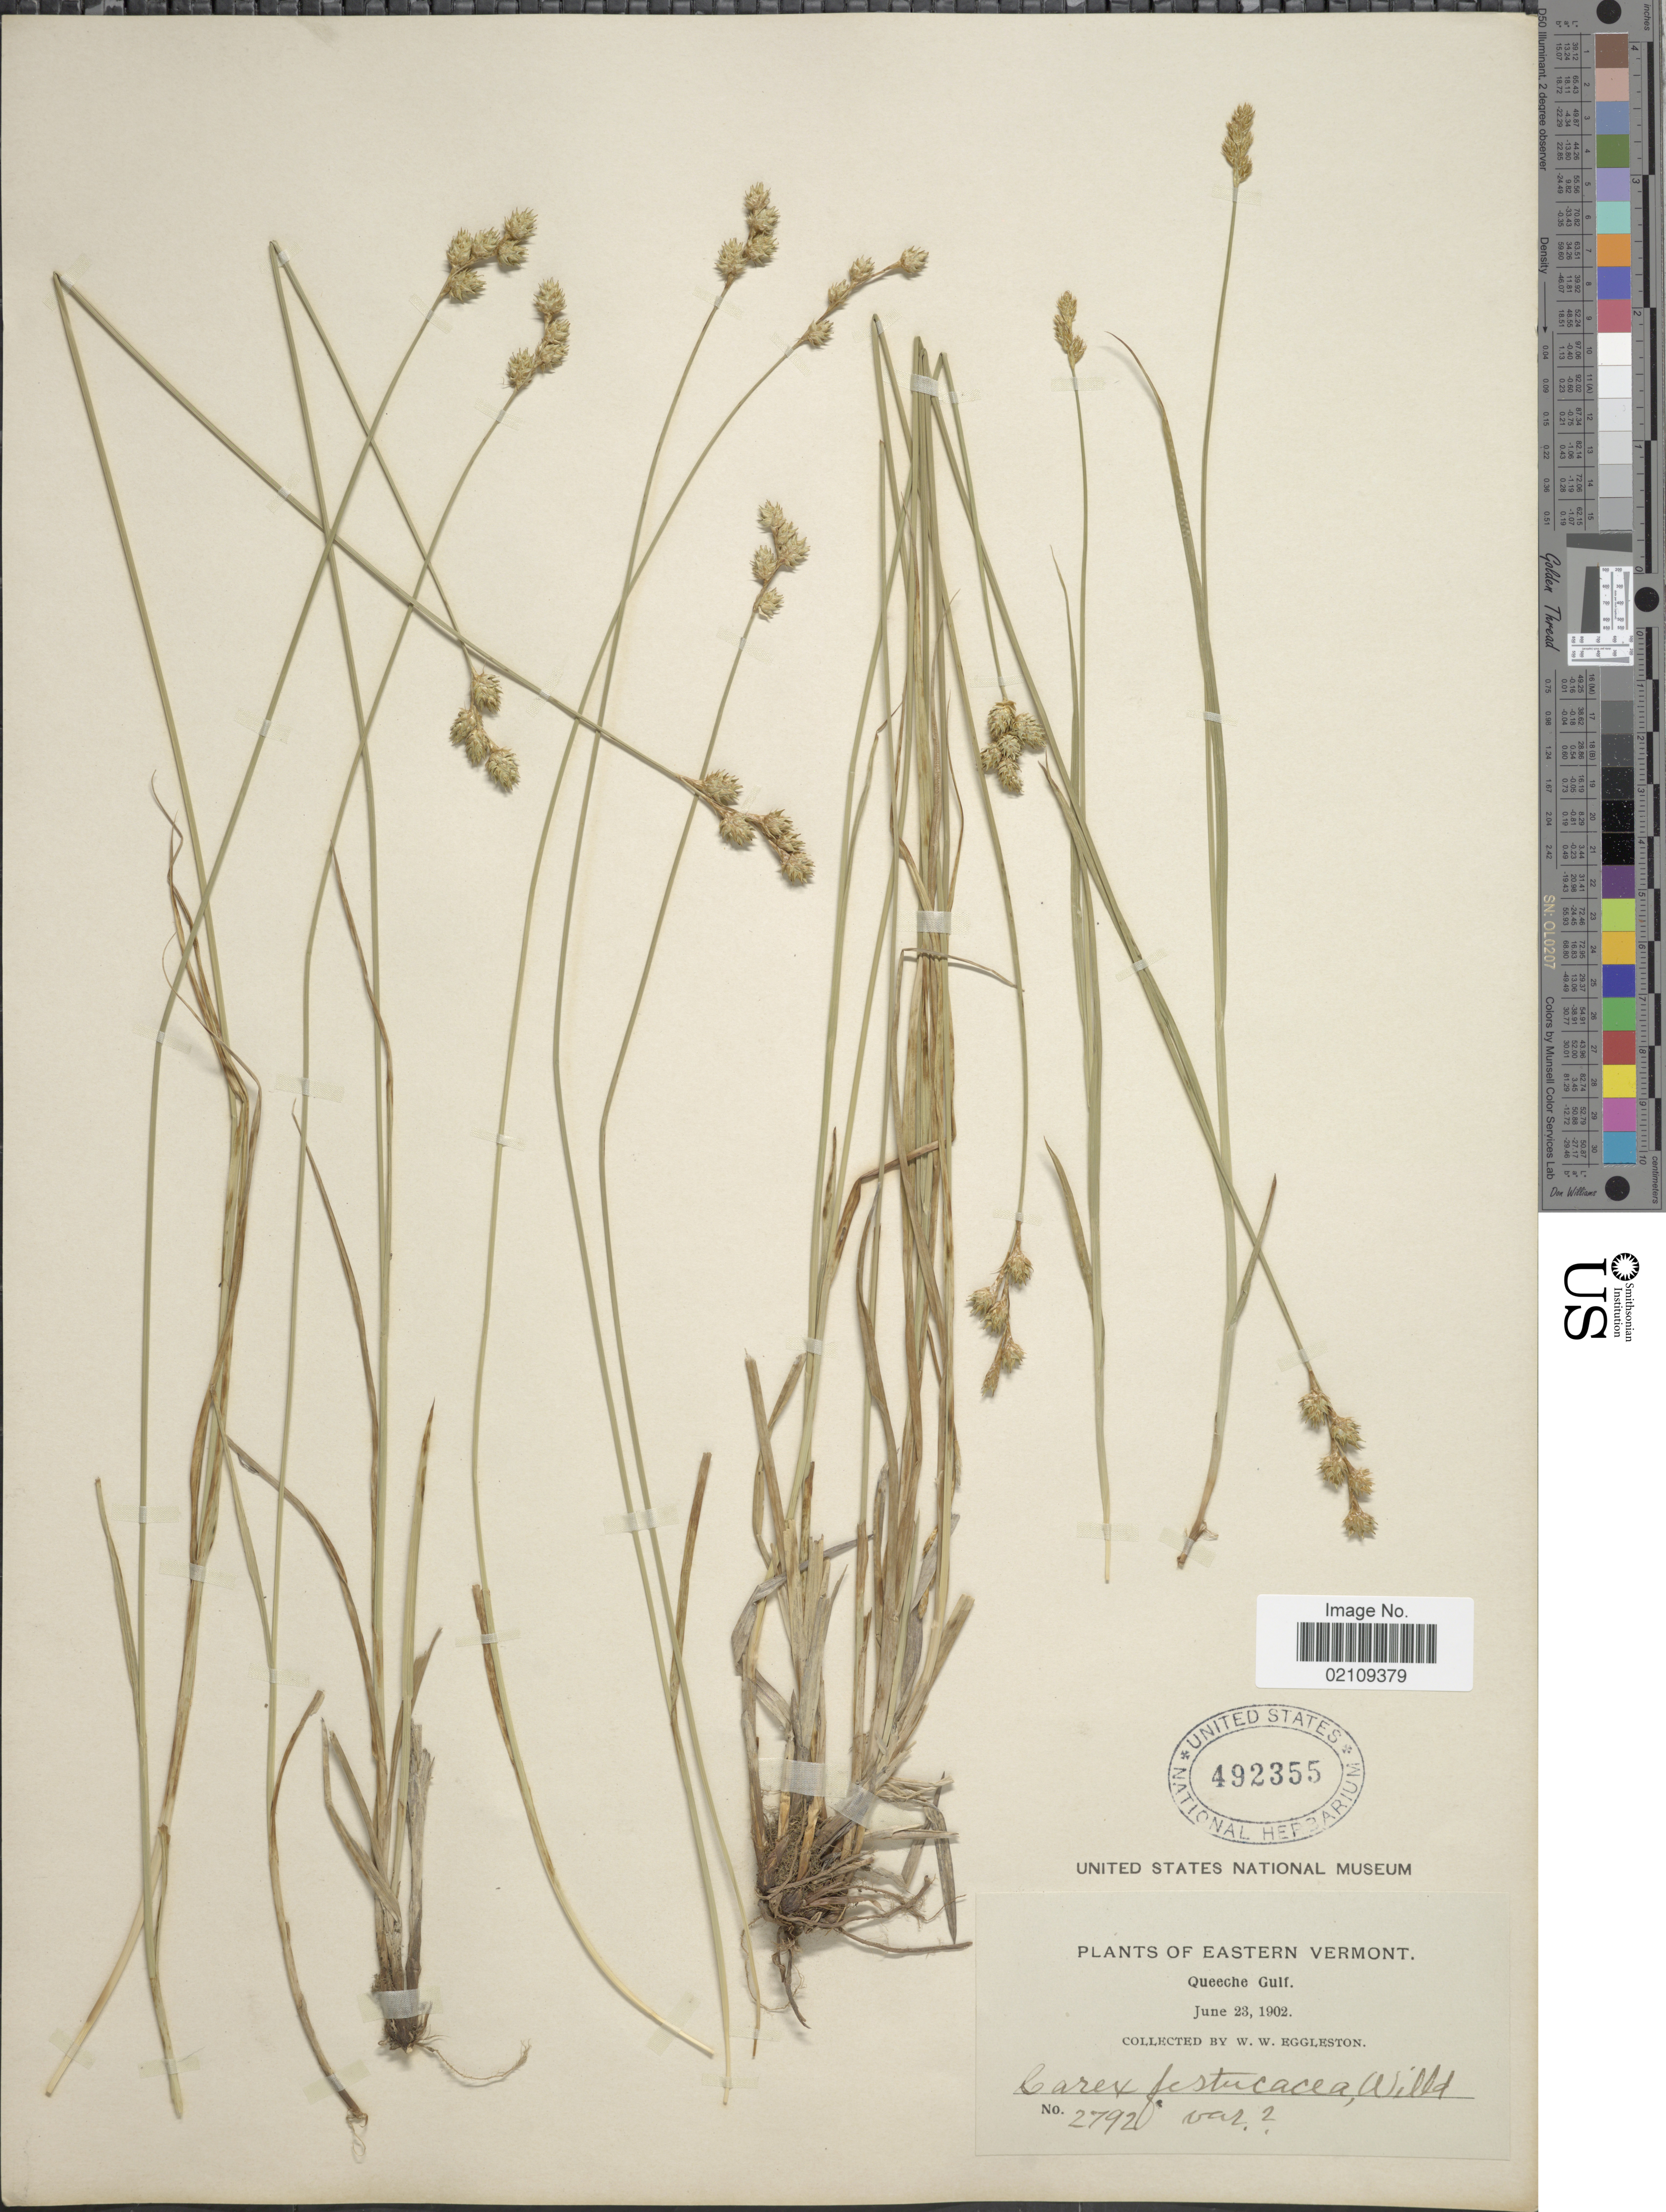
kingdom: Plantae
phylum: Tracheophyta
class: Liliopsida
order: Poales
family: Cyperaceae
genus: Carex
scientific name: Carex festucacea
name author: Willd.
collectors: W. W. Eggleston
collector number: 2792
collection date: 1902-06-23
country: United States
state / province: Vermont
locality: Eastern Vermont, Queeche Gulf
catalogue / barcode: US 492355